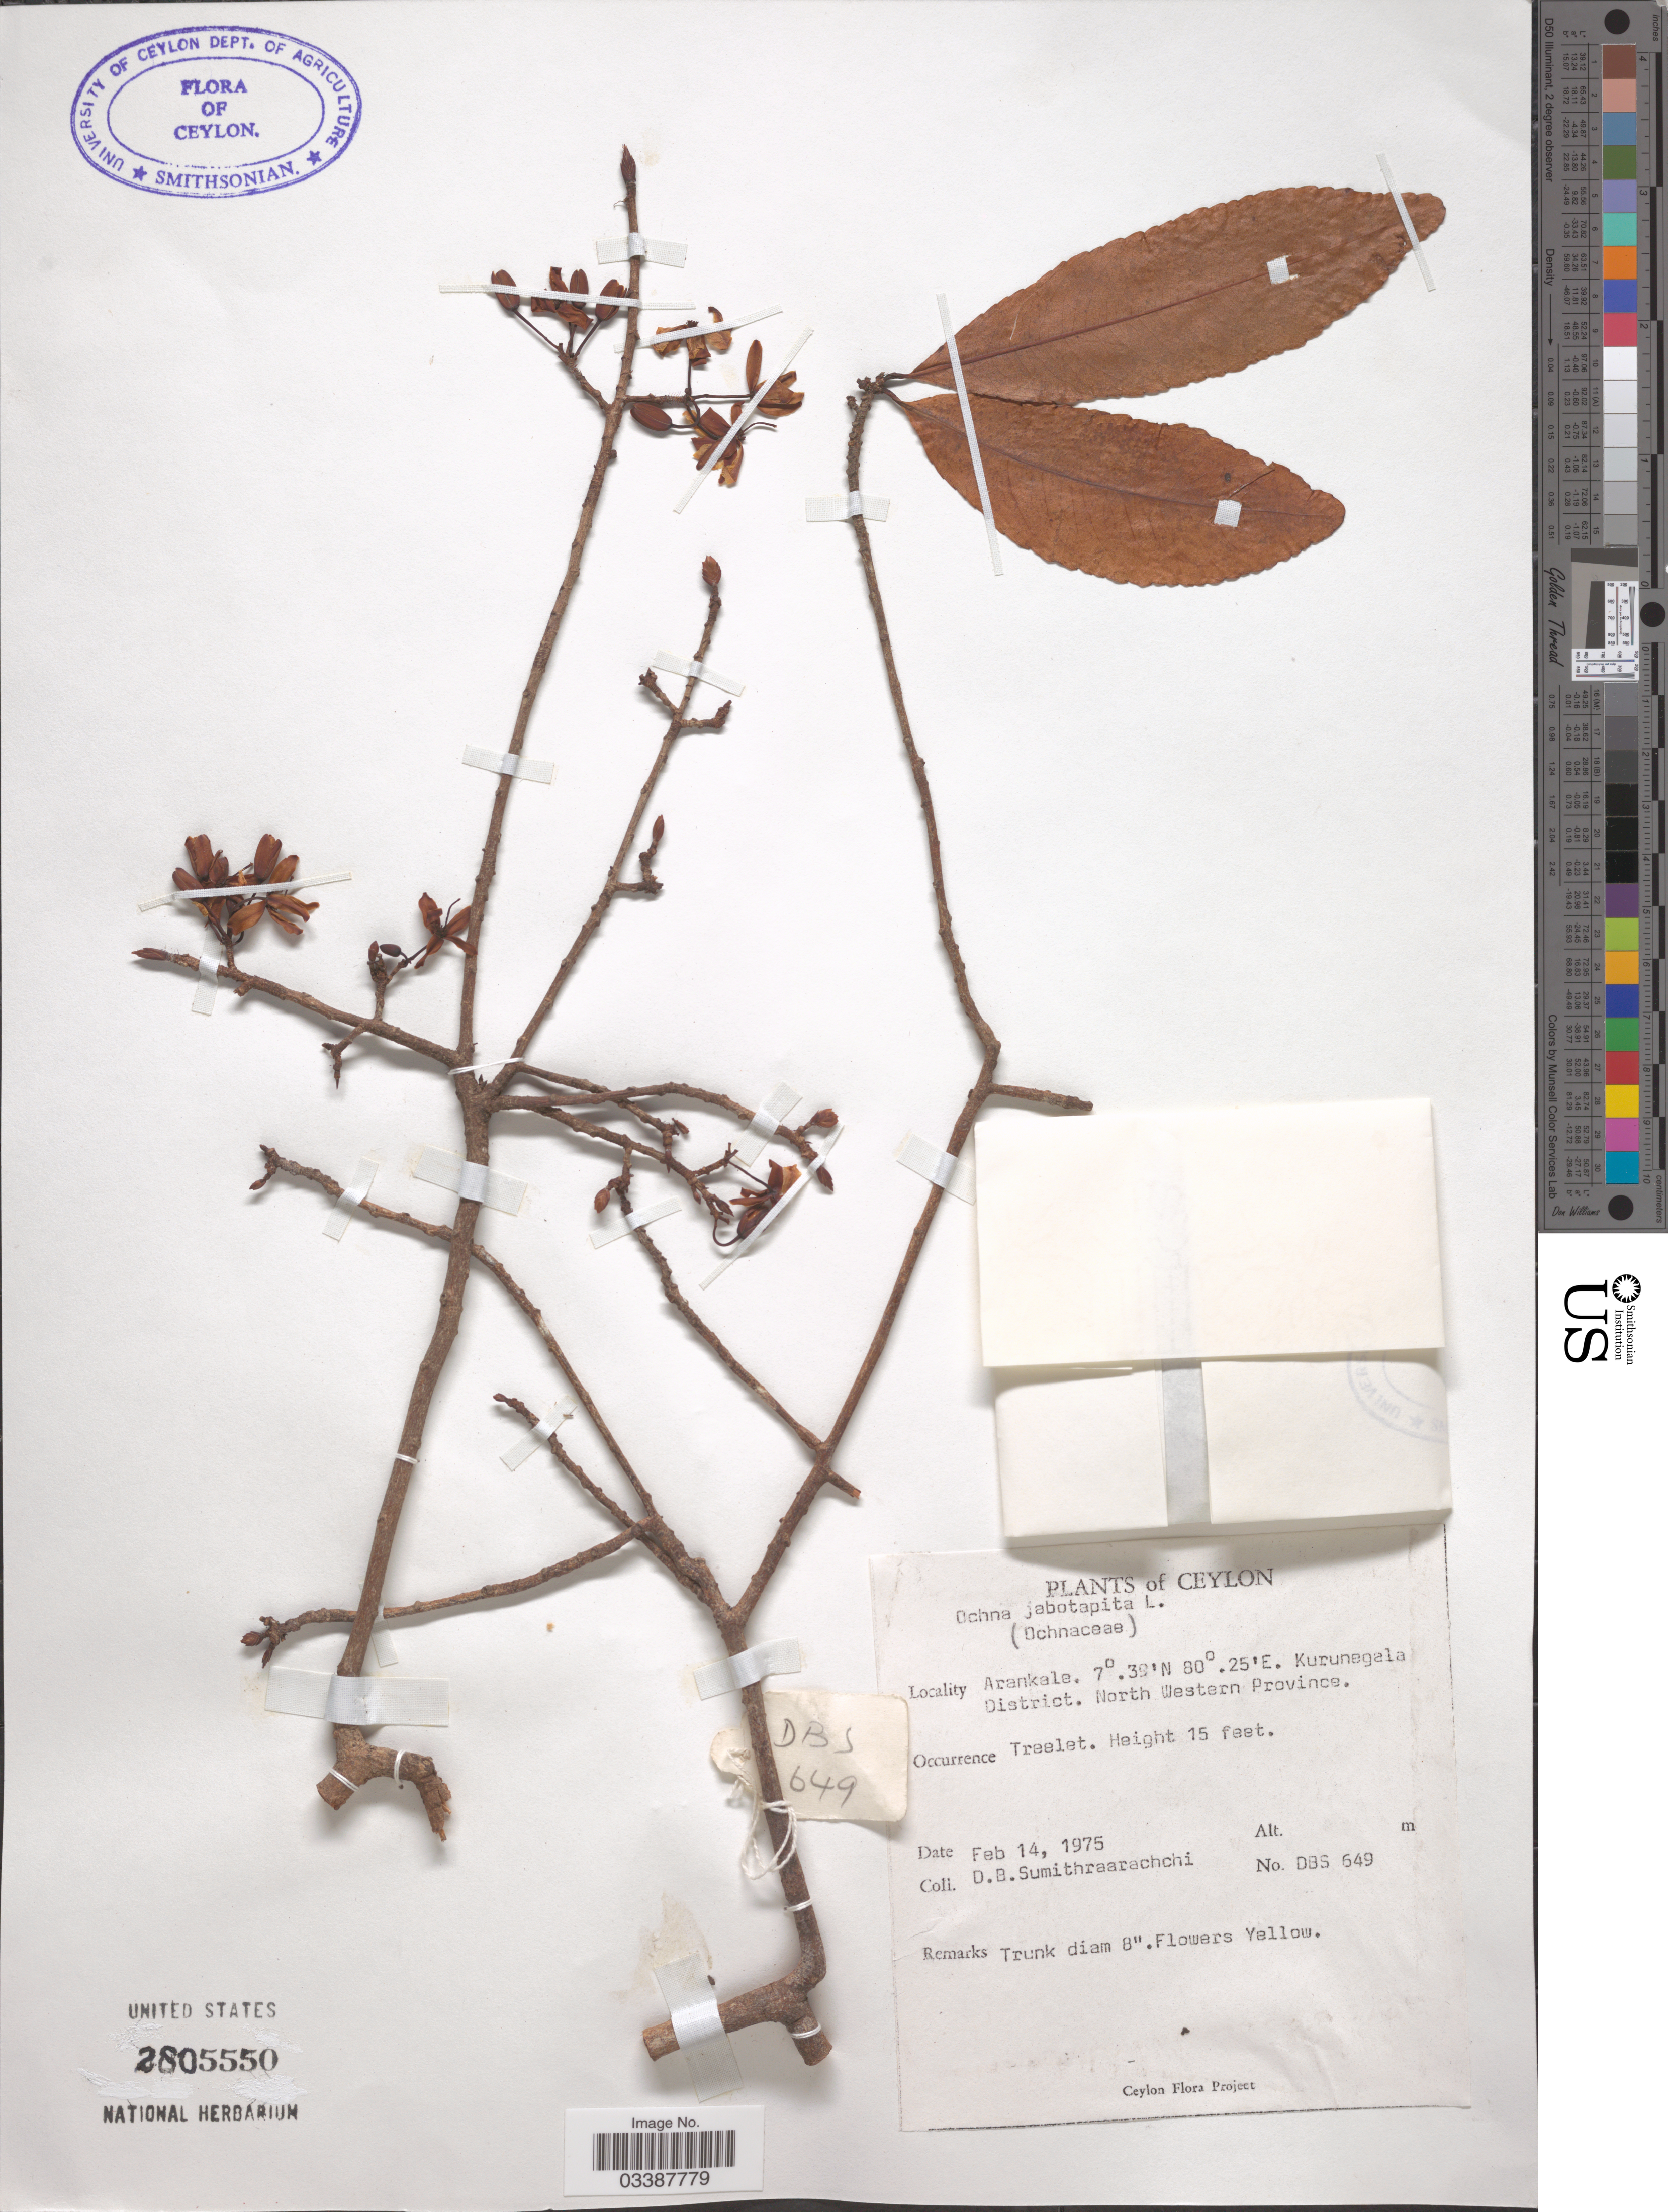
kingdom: Plantae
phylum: Tracheophyta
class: Magnoliopsida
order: Malpighiales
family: Ochnaceae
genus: Ochna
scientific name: Ochna jabotapita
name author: L.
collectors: D. B. Sumithraarachchi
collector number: DBS 649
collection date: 1975-02-14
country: Sri Lanka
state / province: North Western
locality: Ceylon. Arankale. Kurunegala District.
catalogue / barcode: US 2805550